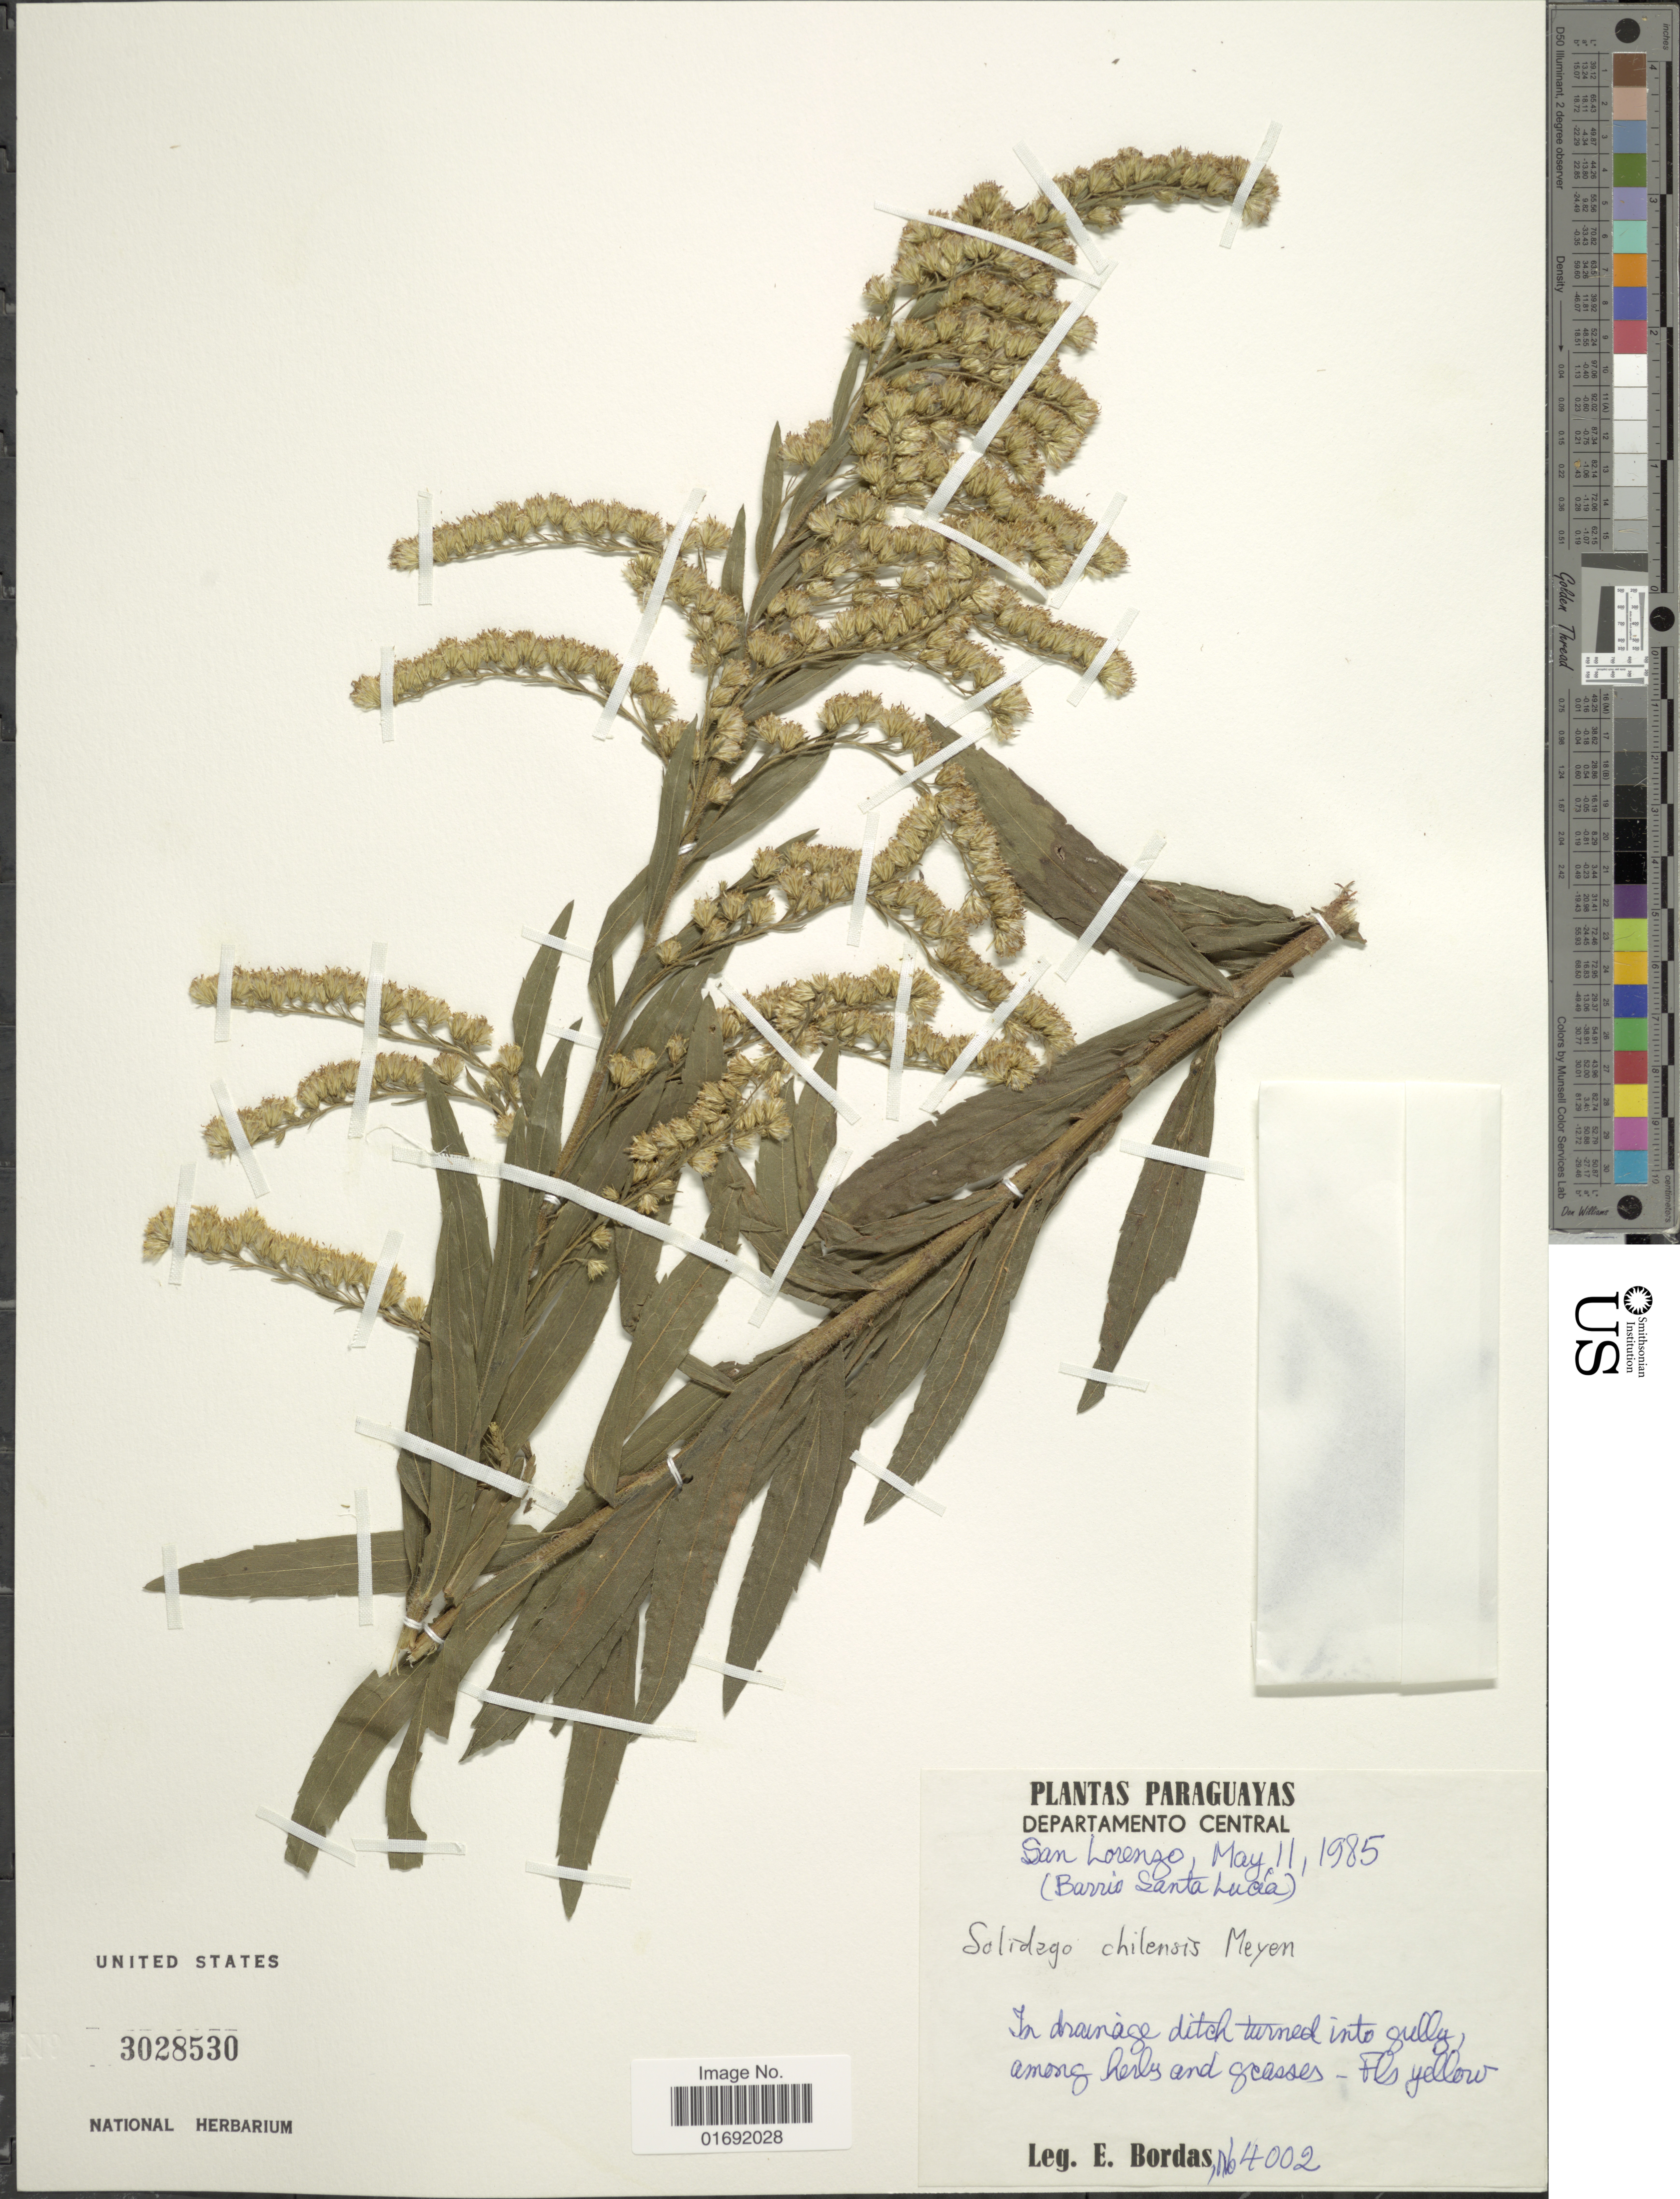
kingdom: Plantae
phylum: Tracheophyta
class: Magnoliopsida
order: Asterales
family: Asteraceae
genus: Solidago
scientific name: Solidago chilensis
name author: Meyen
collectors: E. Bordas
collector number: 4002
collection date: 1985-05-11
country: Paraguay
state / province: Central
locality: San Lorenzo (Barrio Santa Lucia)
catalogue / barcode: US 3028530